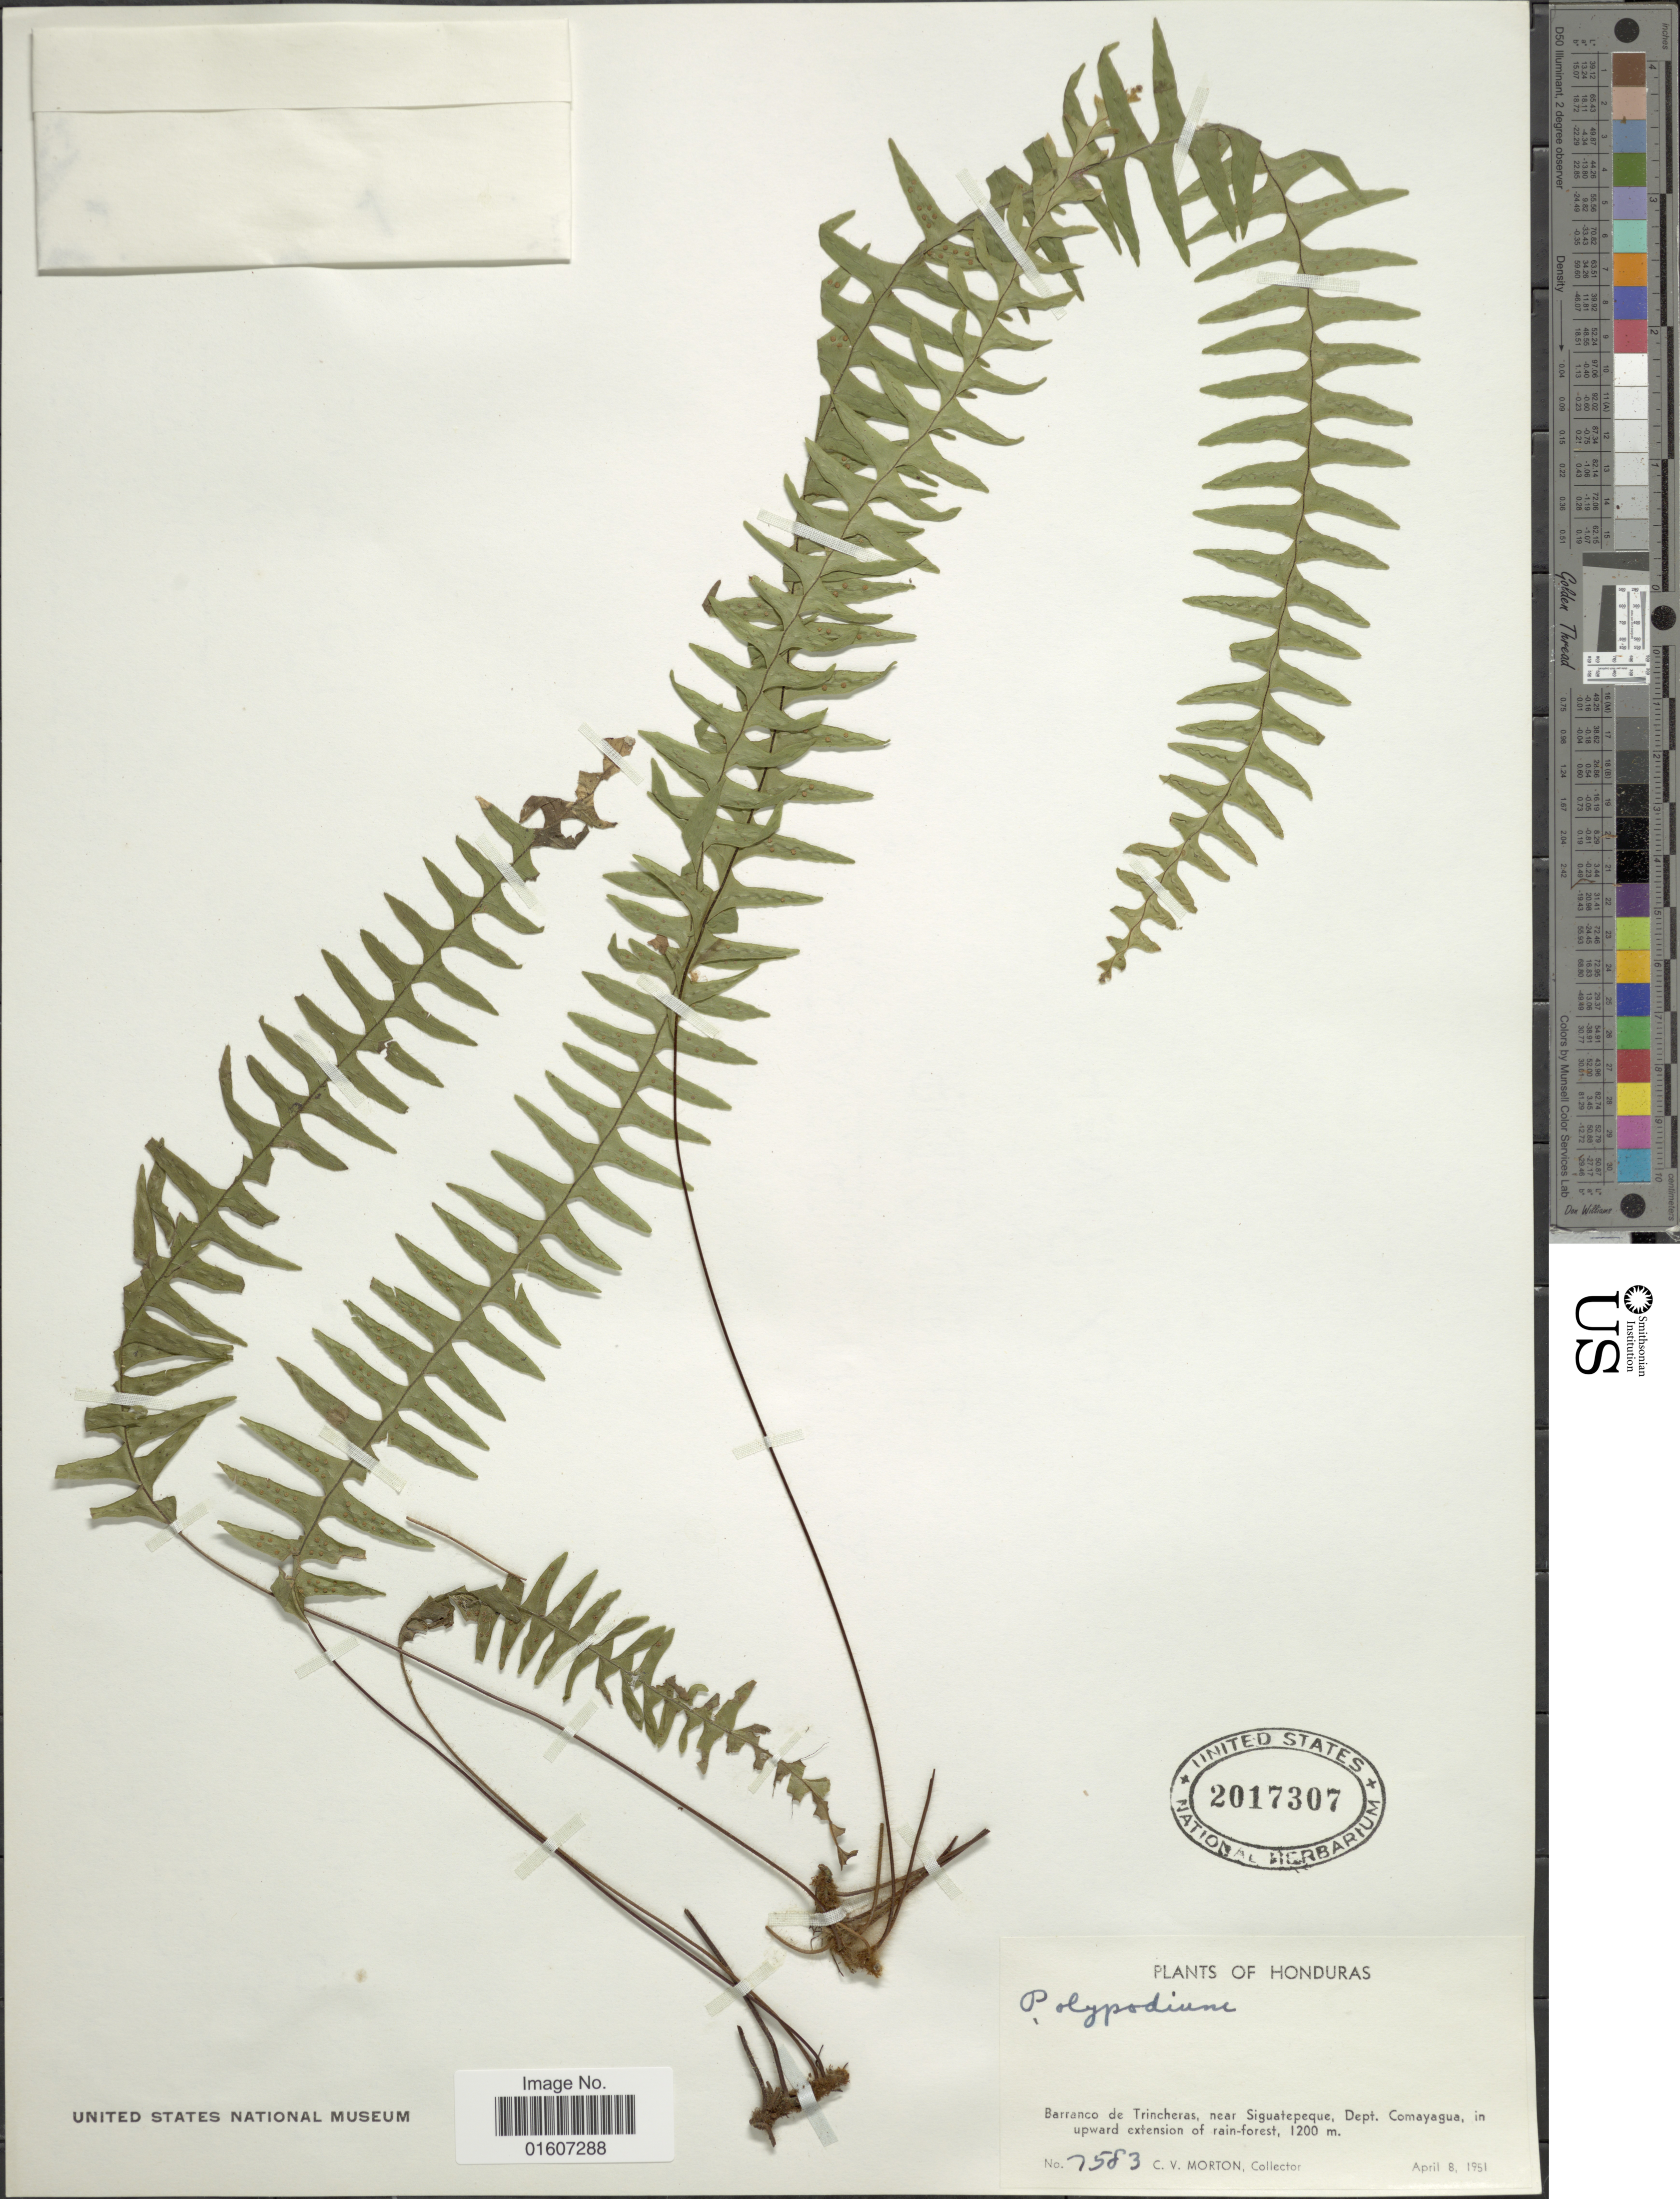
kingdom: Plantae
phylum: Tracheophyta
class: Polypodiopsida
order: Polypodiales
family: Polypodiaceae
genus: Terpsichore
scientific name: Terpsichore asplenifolia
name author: (L.) A.R. Sm.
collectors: C. V. Morton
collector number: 7583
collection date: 1951-04-08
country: Honduras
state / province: Comayagua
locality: Barranco de Trincheras, near Siguatepeque, Dept. Comayagua, in upward extension of rainforest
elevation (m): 1200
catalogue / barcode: US 2017307